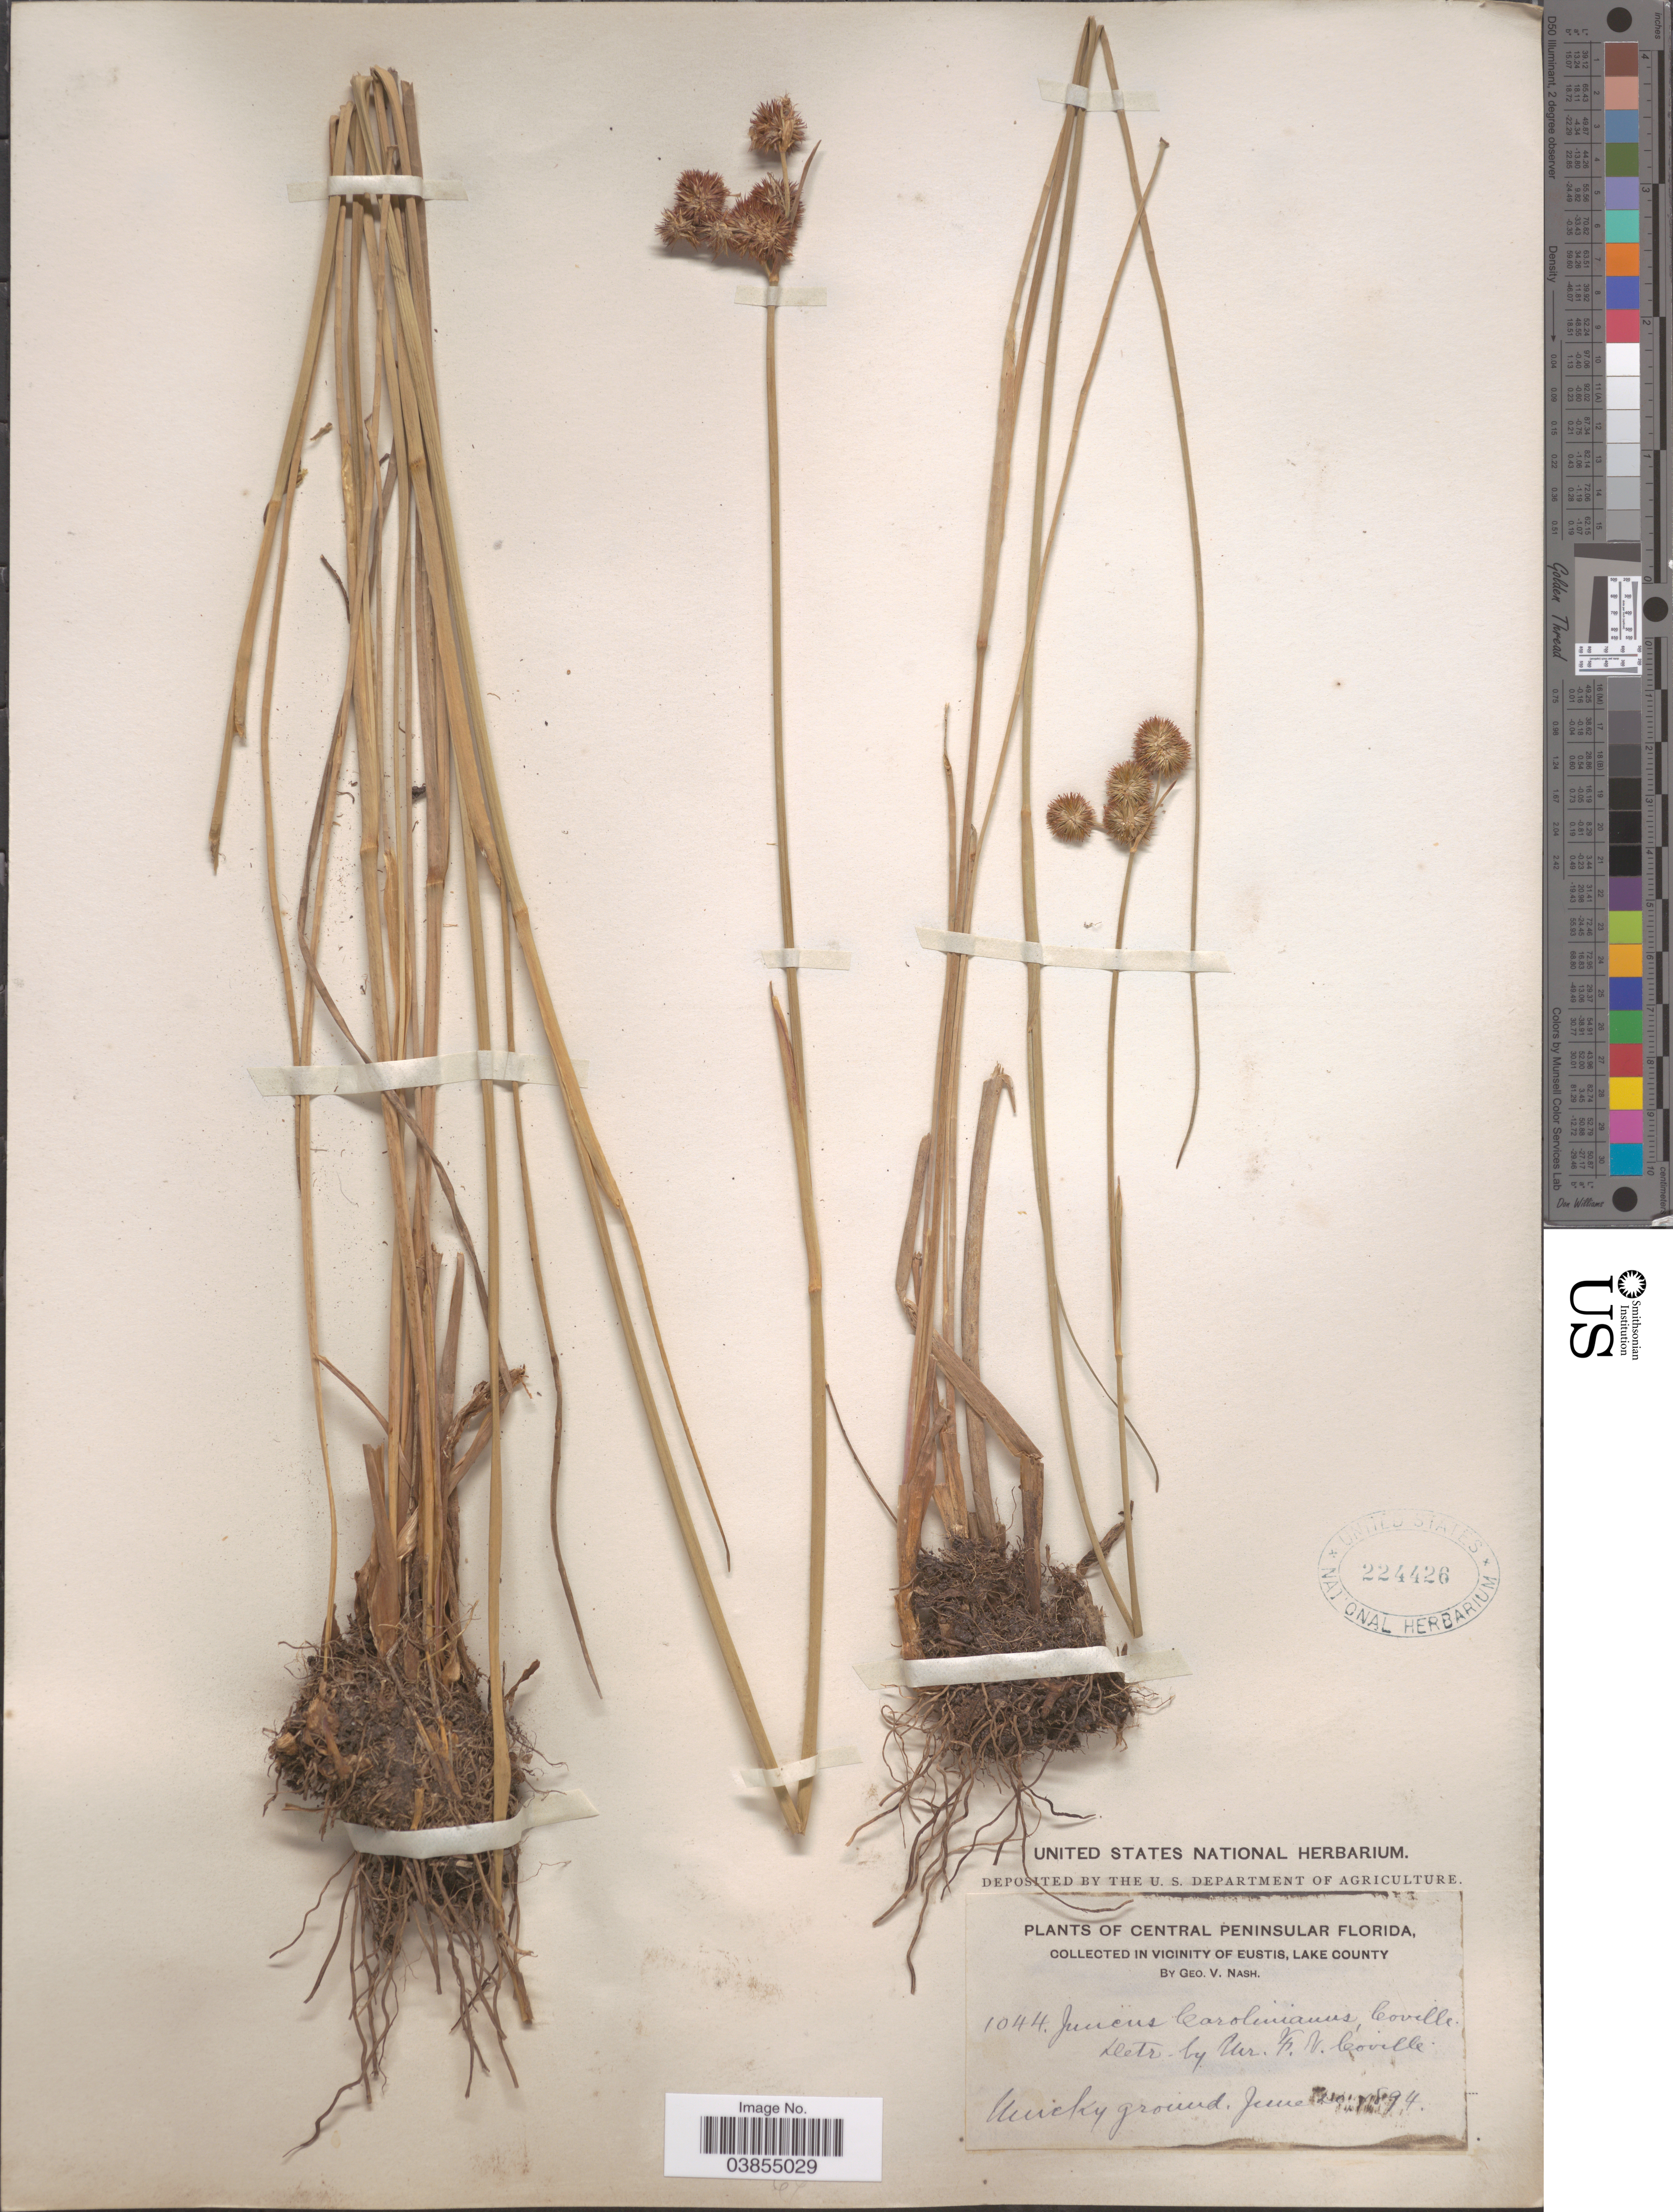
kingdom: Plantae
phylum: Tracheophyta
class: Liliopsida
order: Poales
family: Juncaceae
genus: Juncus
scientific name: Juncus megacephalus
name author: M.A. Curtis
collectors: G. V. Nash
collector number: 1044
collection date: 1894-06-20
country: United States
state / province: Florida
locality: Central Peninsular Florida, in vicinity of Eustis, Lake County. Mucky ground.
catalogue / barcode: US 224426